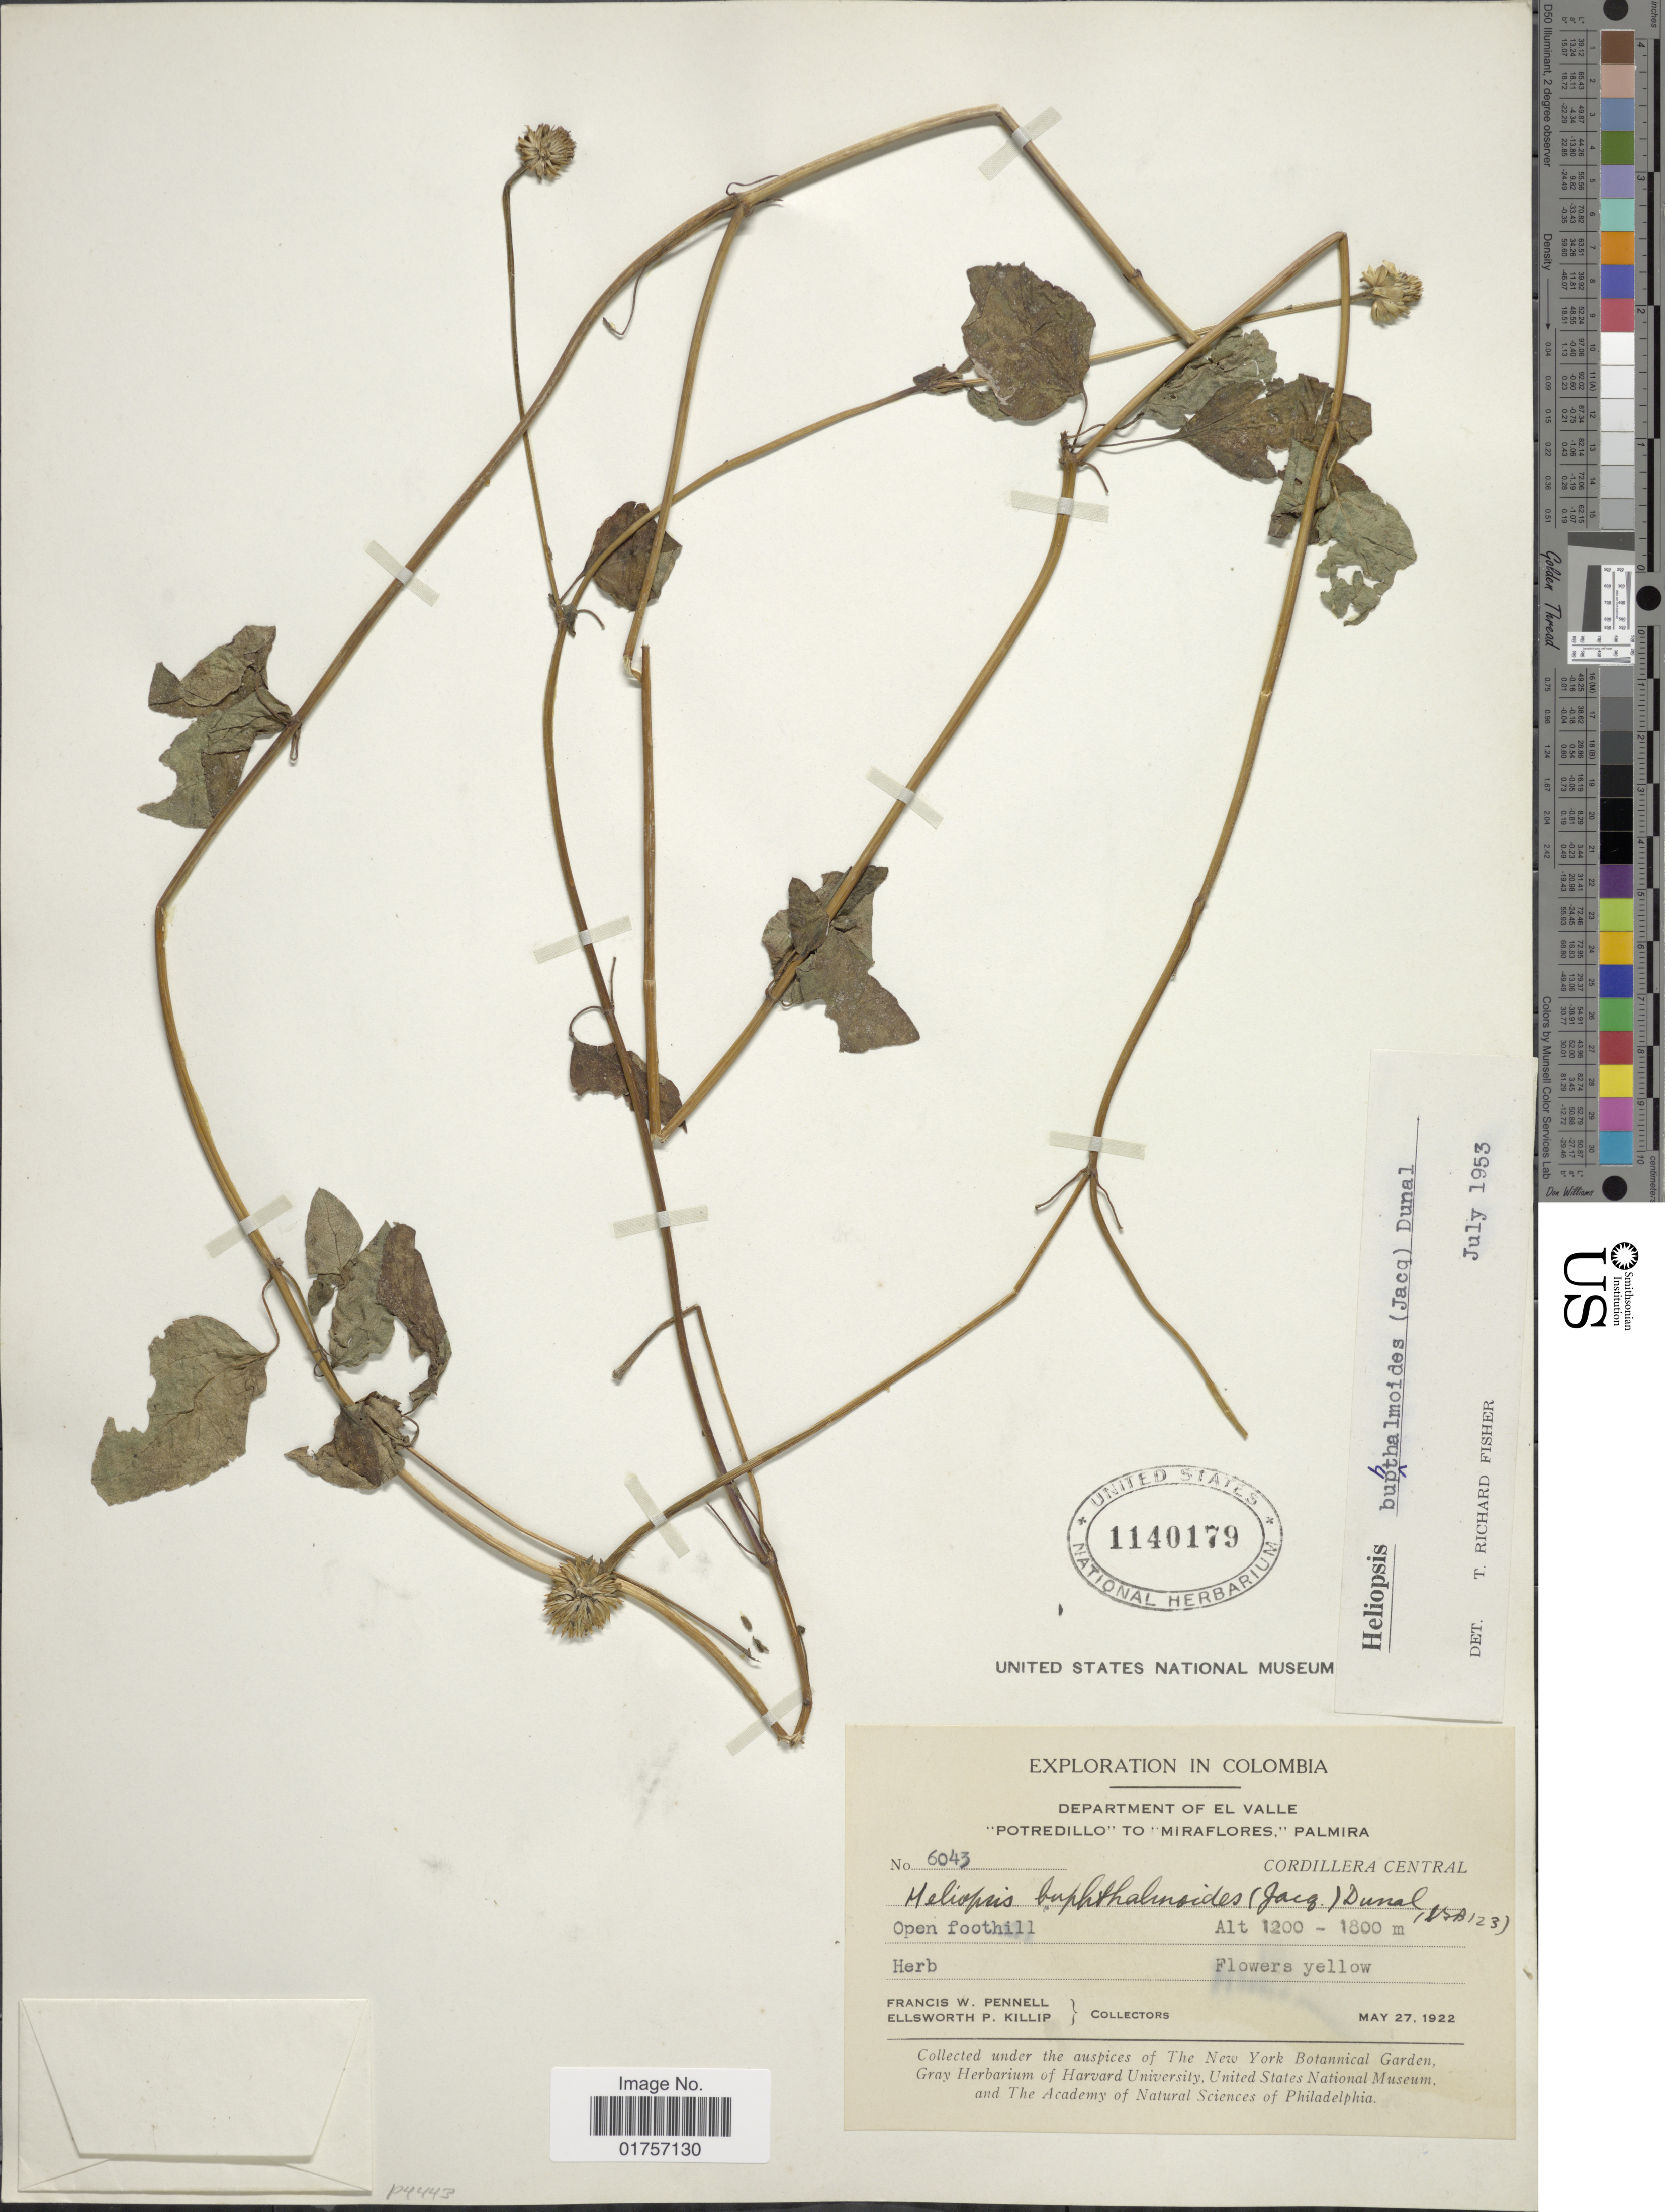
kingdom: Plantae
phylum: Tracheophyta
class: Magnoliopsida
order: Asterales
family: Asteraceae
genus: Heliopsis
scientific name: Heliopsis buphthalmoides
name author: (Jacq.) Dunal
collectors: F. W. Pennell & E. P. Killip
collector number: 6043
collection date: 1922-05-27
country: Colombia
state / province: Valle del Cauca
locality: Department of El Valle. "Potredillo" to "Miraflores," Palmira. Cordillera Central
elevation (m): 1200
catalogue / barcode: US 1140179